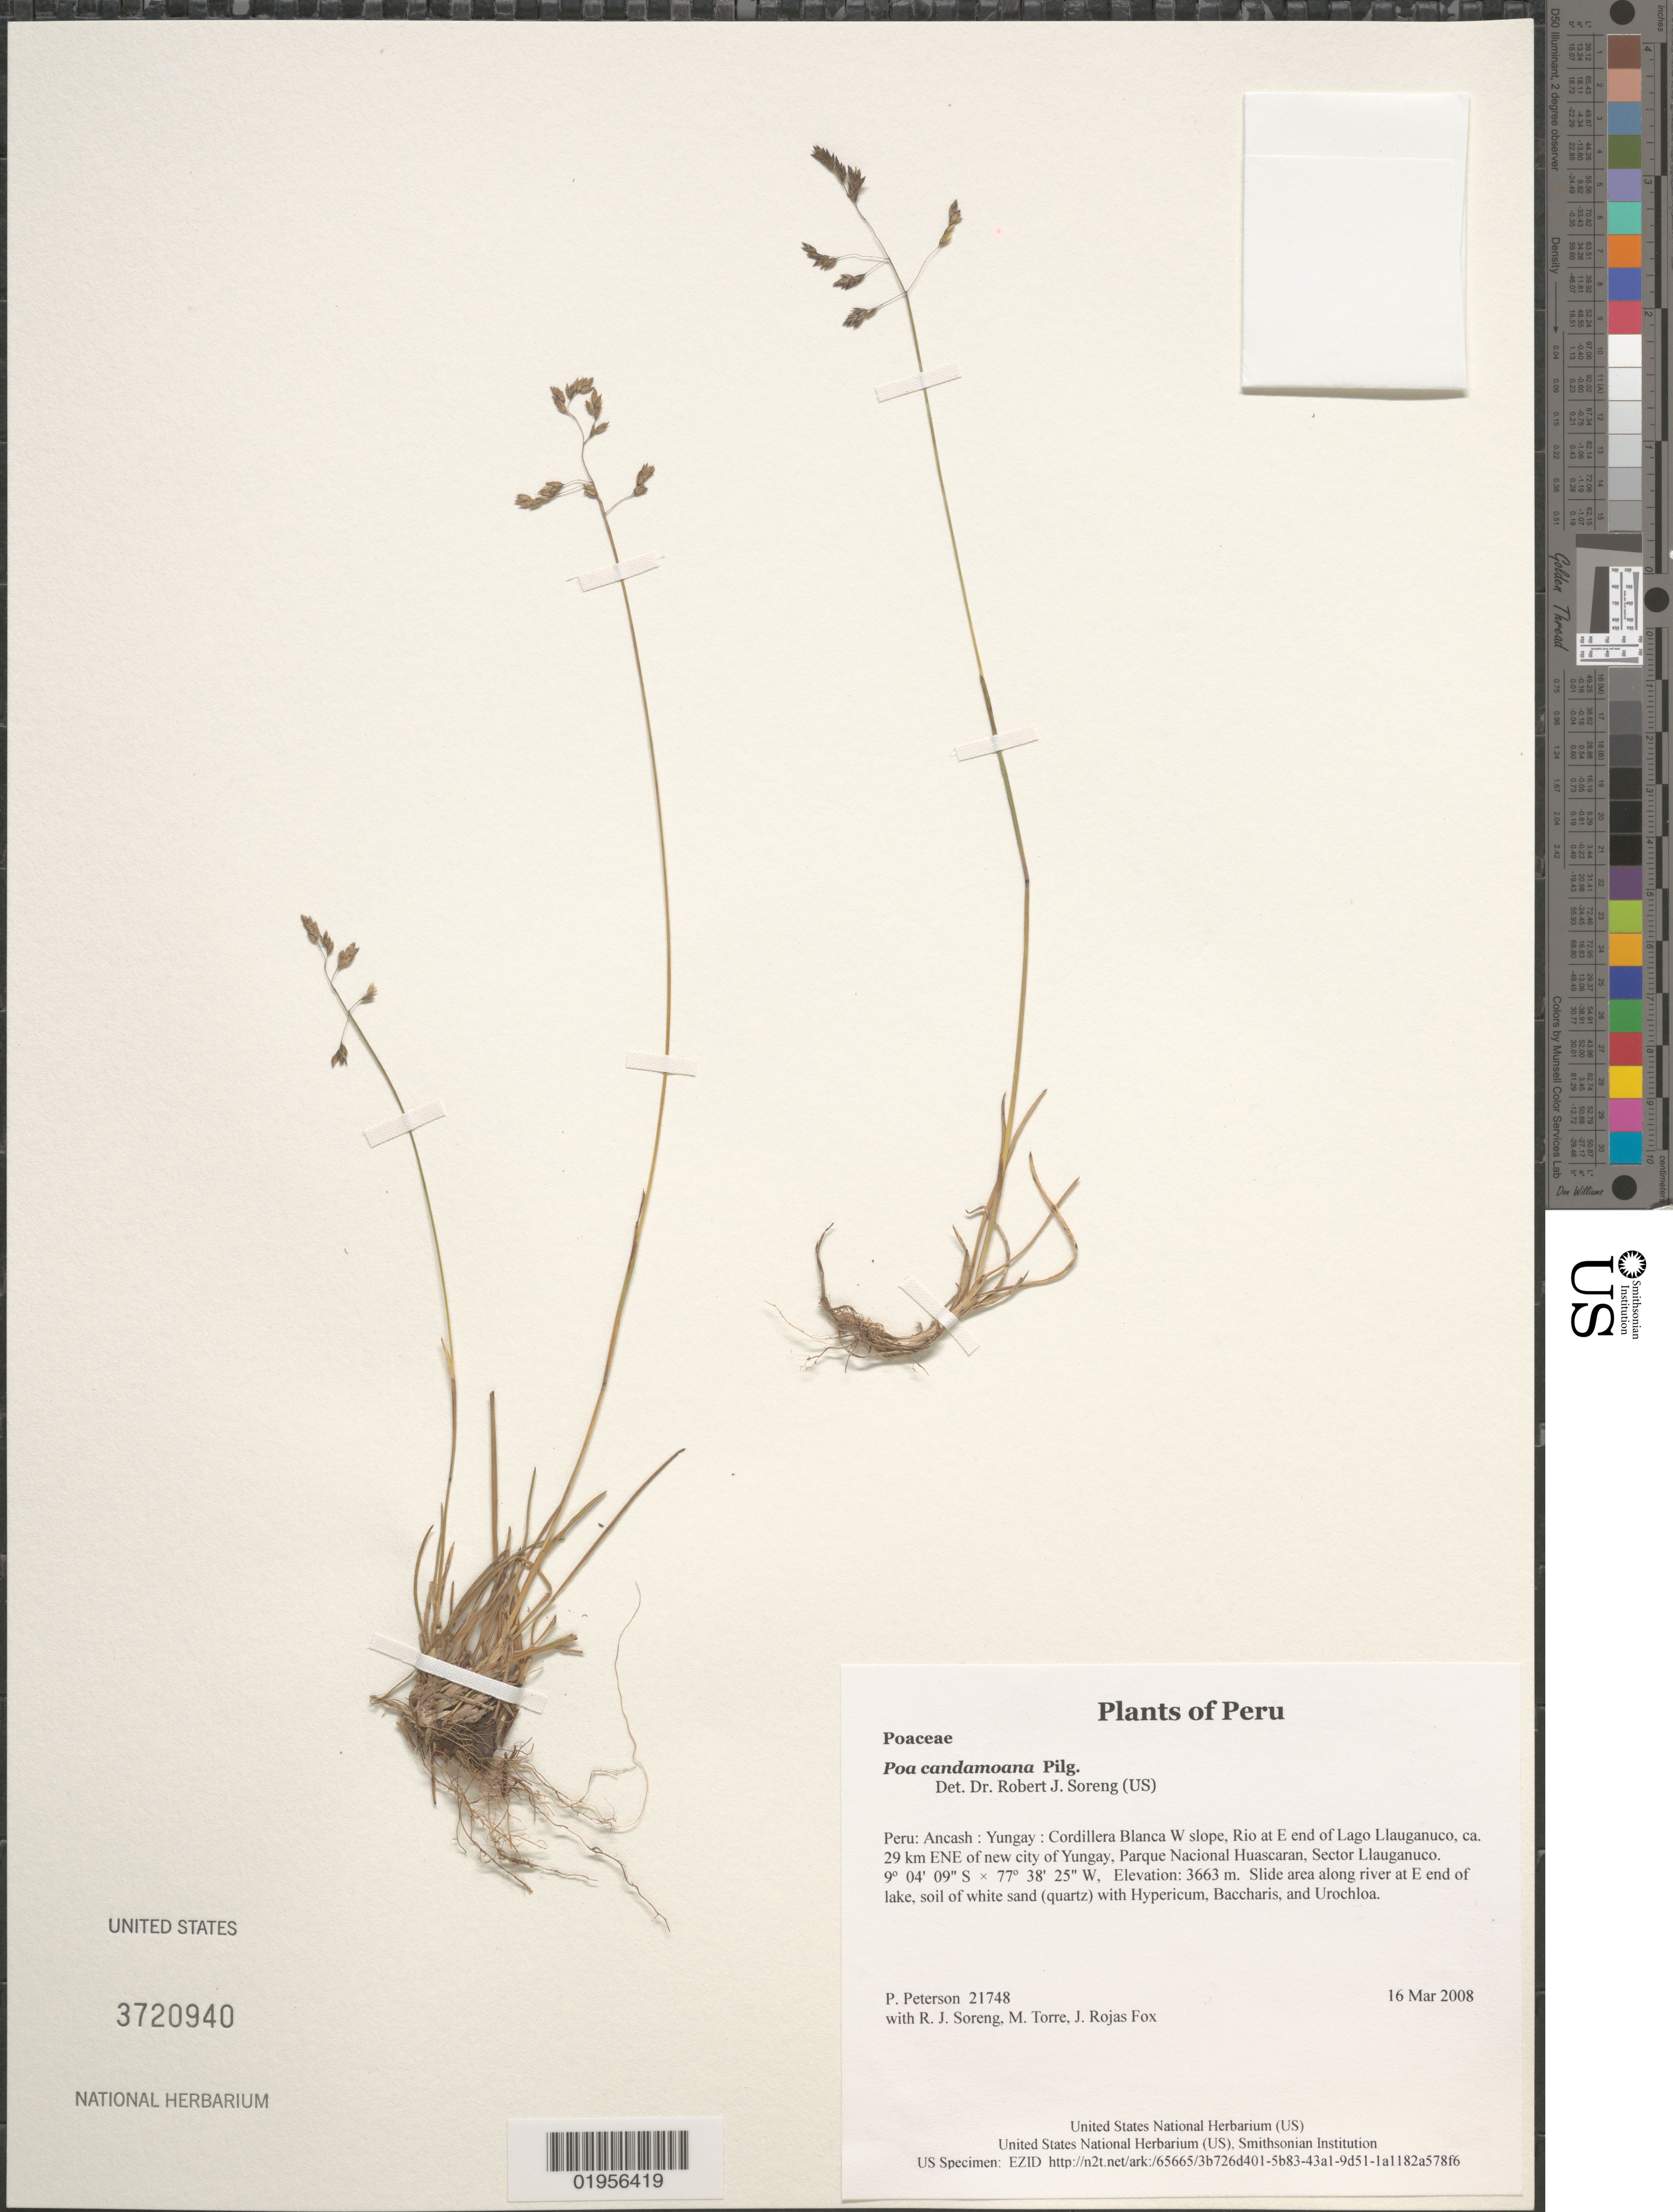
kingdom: Plantae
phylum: Tracheophyta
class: Liliopsida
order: Poales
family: Poaceae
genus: Poa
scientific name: Poa candamoana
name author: Pilg.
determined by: Soreng, Robert J., Research Associate (BOT), Smithsonian Institution - National Museum of Natural History (UNITED STATES)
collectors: P. M. Peterson, R. J. Soreng, M. Torre & J. Rojas Fox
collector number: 21748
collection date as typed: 16 Mar 2008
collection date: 2008-03-16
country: Peru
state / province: Ancash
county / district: Yungay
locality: Cordillera Blanca W slope, Rio at E end of Lago Llauganuco, ca. 29 km ENE of new city of Yungay, Parque Nacional Huascaran, Sector Llauganuco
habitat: Slide area along river at E end of lake, soil of white sand (quartz) with Hypericum, Baccharis, and Urochloa.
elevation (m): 3663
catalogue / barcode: US 3720940